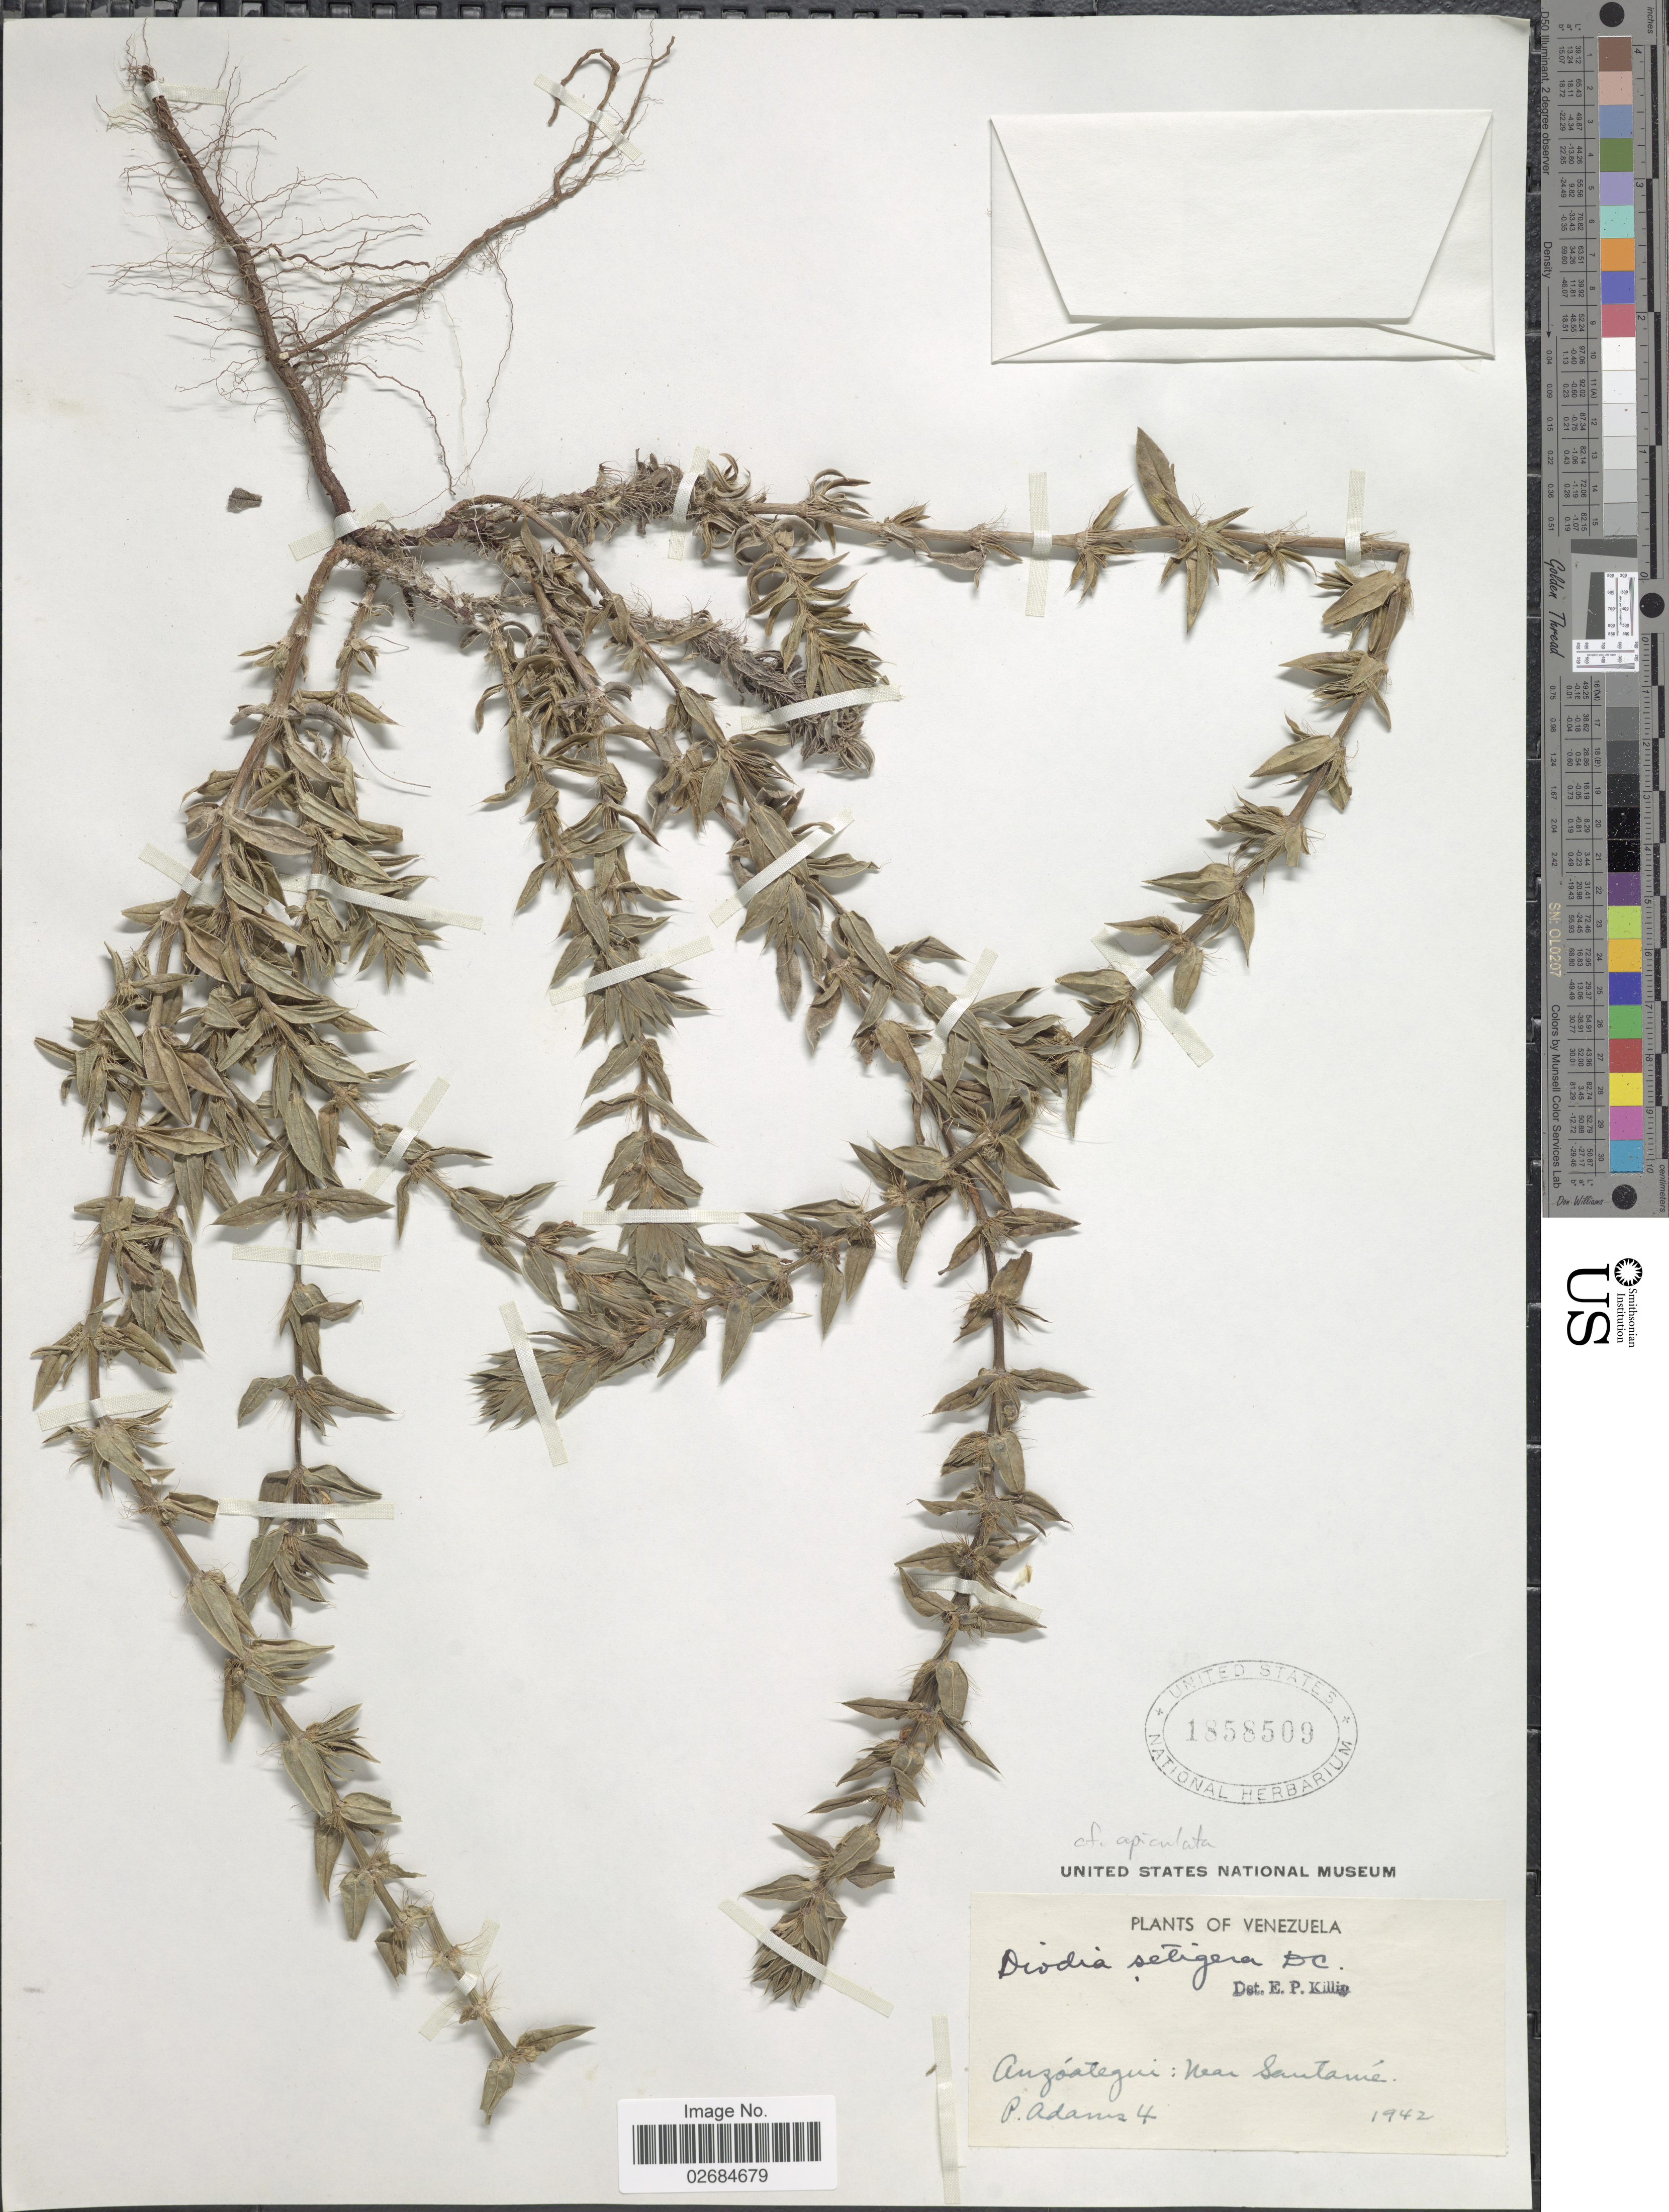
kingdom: Plantae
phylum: Tracheophyta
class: Magnoliopsida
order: Gentianales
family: Rubiaceae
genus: Diodia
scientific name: Diodia apiculata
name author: (Willd. ex Roem. & Schult.) K. Schum.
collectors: P. Adams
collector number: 4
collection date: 1942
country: Venezuela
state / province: Anzoategui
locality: Near Santame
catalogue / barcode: US 1858509